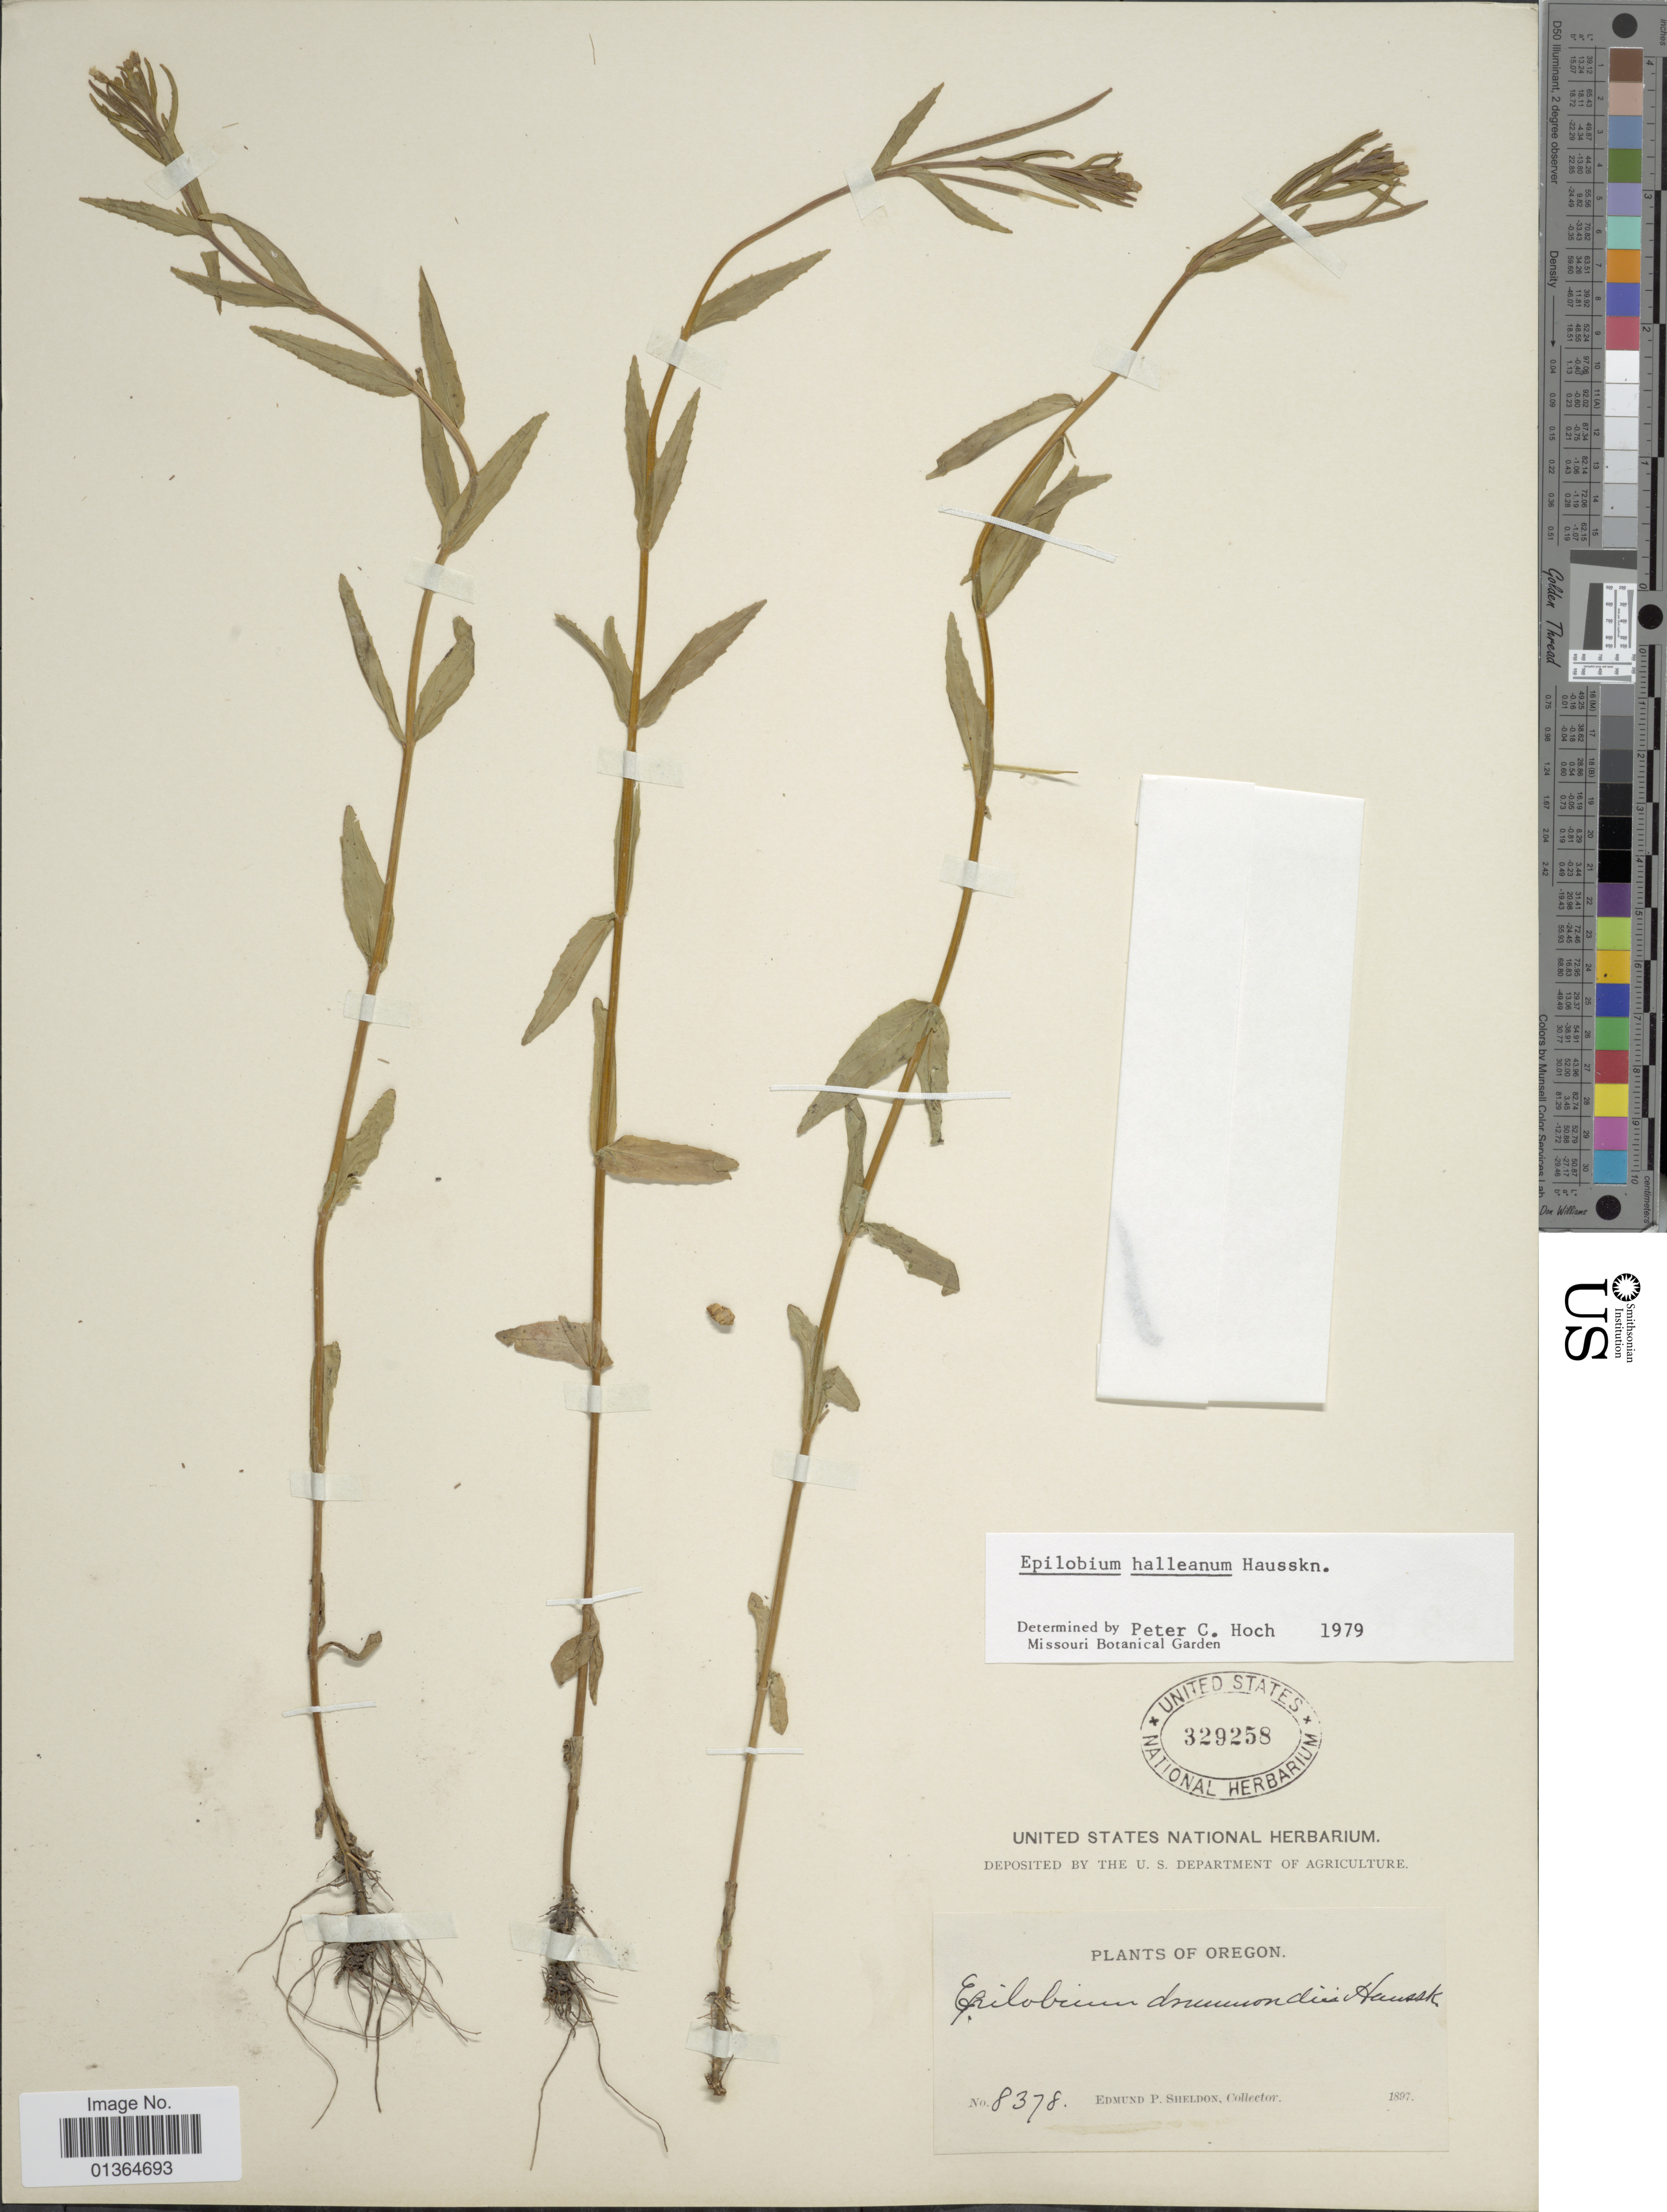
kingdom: Plantae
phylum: Tracheophyta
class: Magnoliopsida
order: Myrtales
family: Onagraceae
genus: Epilobium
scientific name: Epilobium hallianum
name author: Hausskn.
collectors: E. P. Sheldon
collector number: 8378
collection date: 1897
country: United States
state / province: Oregon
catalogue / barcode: US 329258